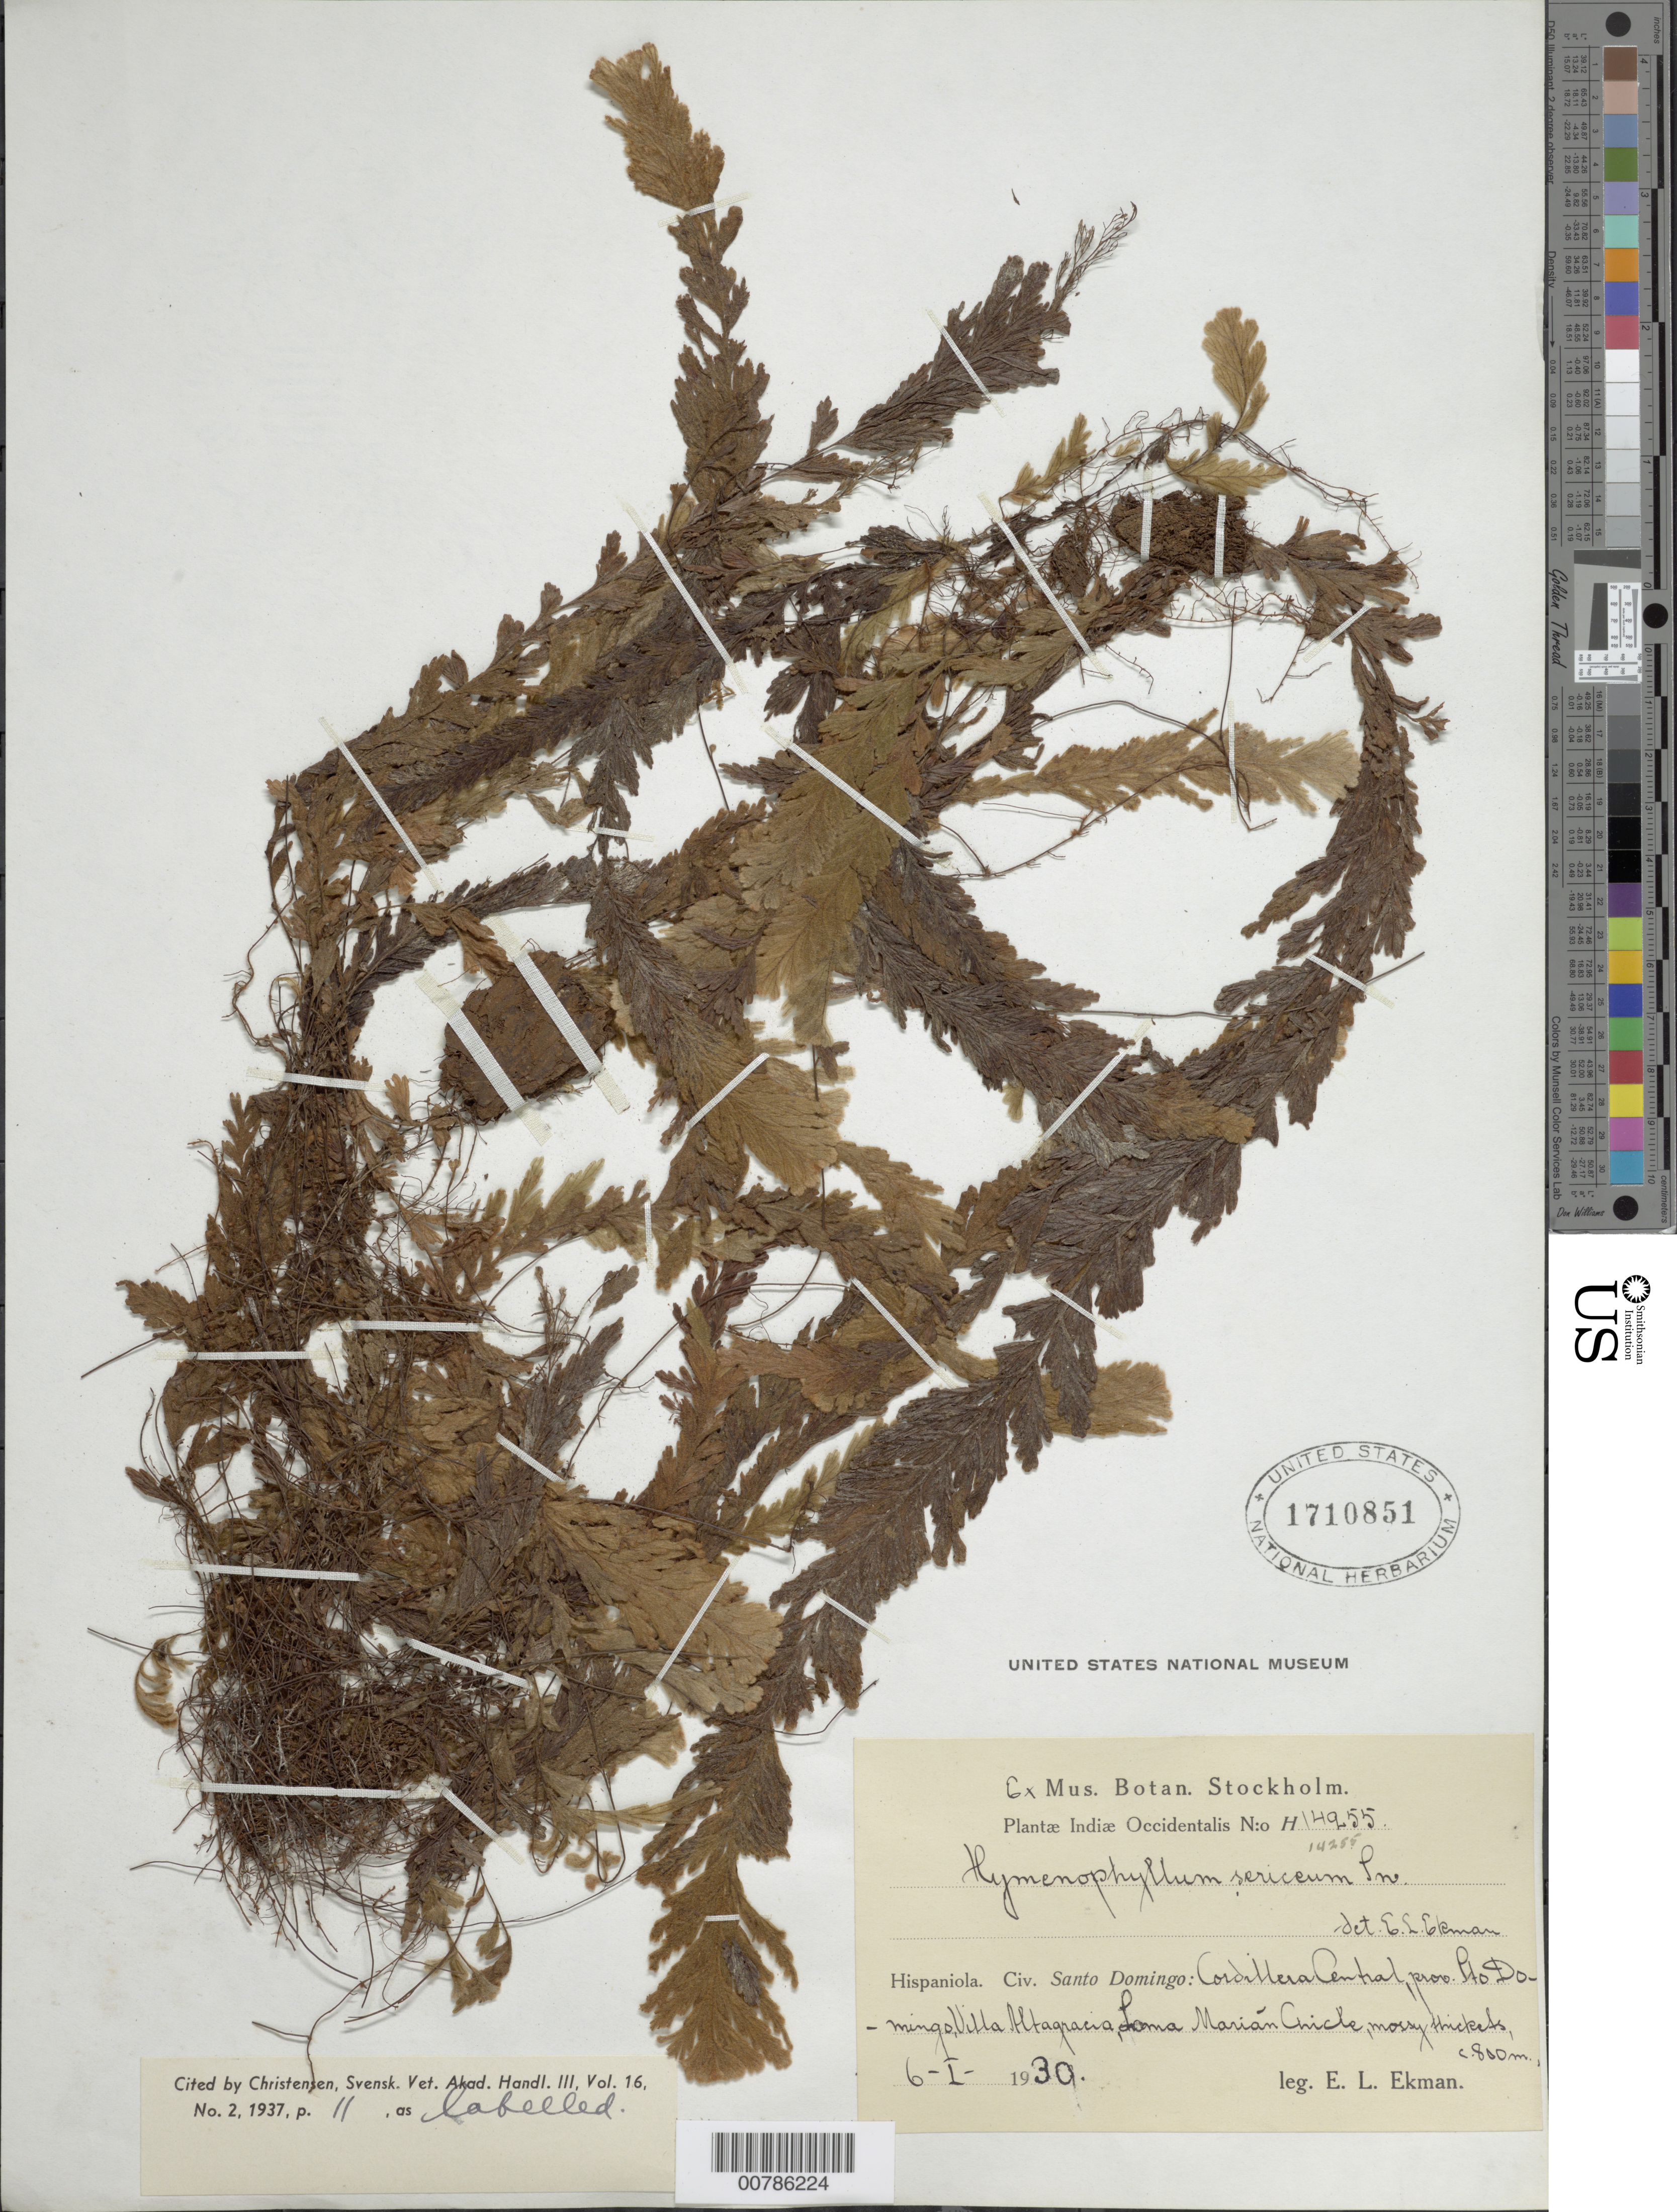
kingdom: Plantae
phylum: Tracheophyta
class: Polypodiopsida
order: Hymenophyllales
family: Hymenophyllaceae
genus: Hymenophyllum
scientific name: Hymenophyllum sericeum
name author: Sw. in Schrad.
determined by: Christensen, C. F. A.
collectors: E. L. Ekman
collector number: H 14955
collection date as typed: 06 Jan 1930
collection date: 1930-01-06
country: Dominican Republic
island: Hispaniola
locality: Cordillera Central, Villa Altagracia, Loma Marián Chicle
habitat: Mossy thickets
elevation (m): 800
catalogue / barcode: US 1710851